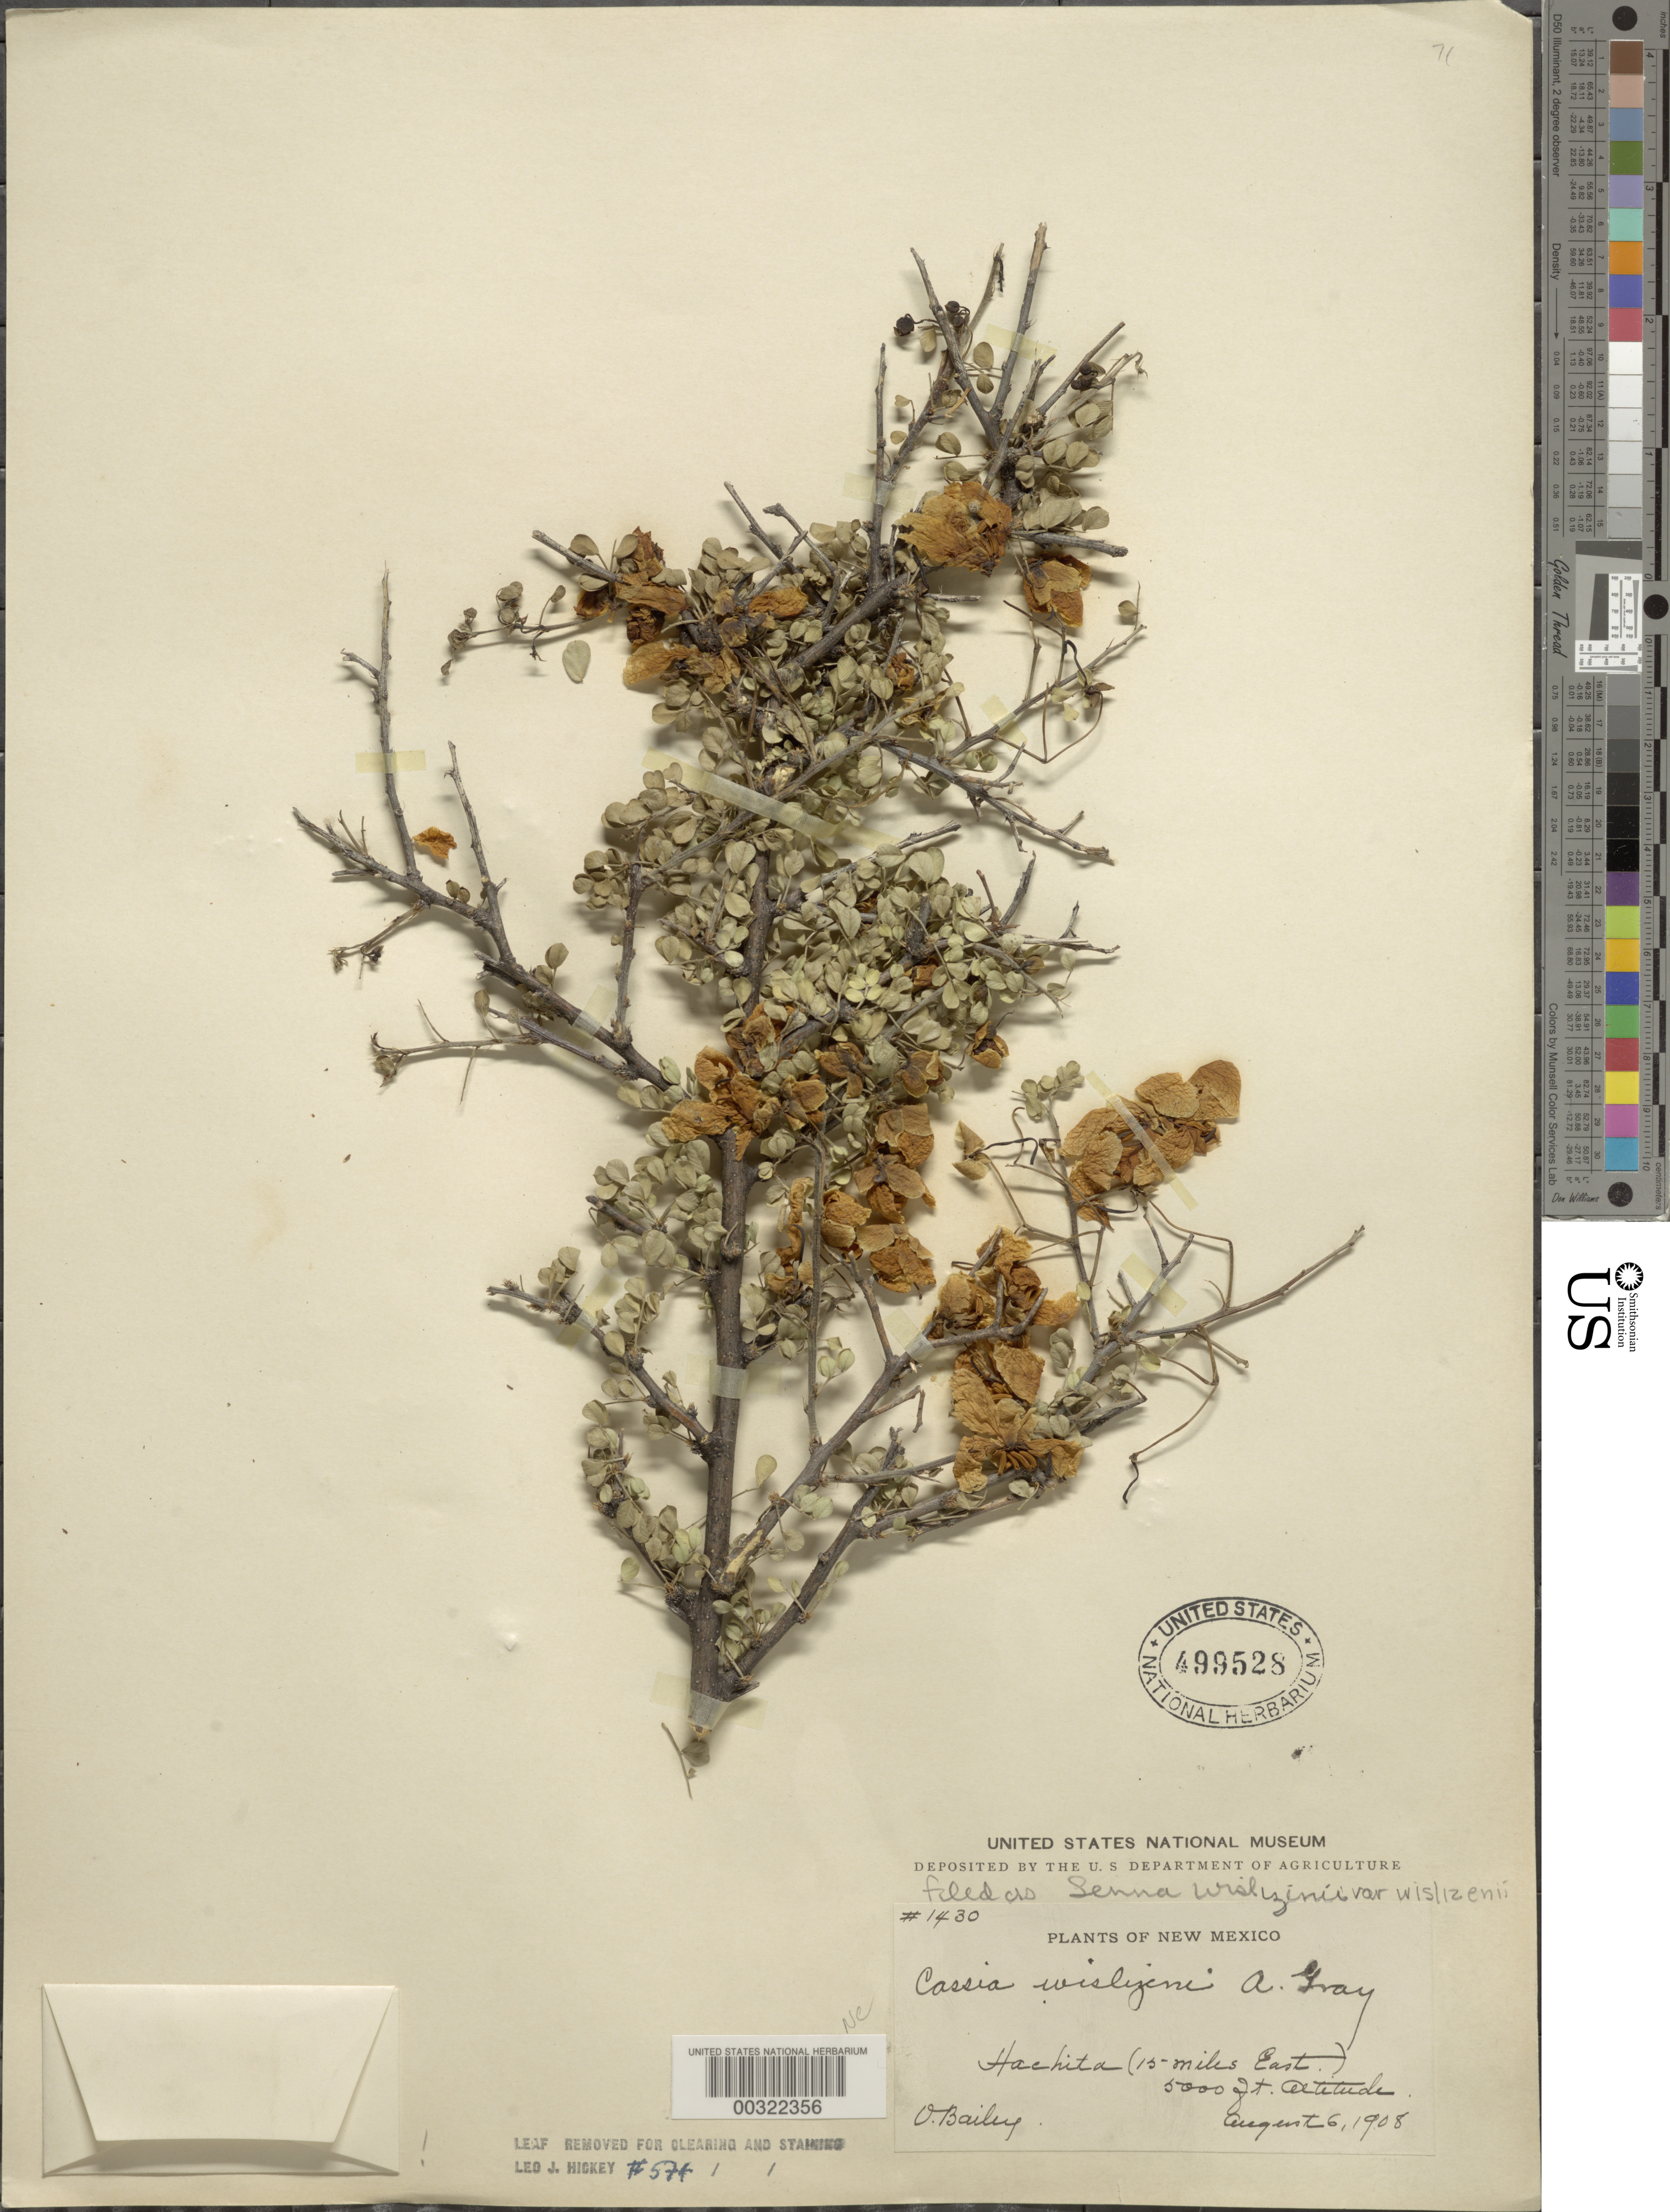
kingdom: Plantae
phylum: Tracheophyta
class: Magnoliopsida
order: Fabales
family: Fabaceae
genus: Senna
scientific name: Senna wislizeni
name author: (A. Gray) H.S. Irwin & Barneby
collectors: O. Bailey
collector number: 1430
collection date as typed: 06 Aug 1908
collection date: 1908-08-06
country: United States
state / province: New Mexico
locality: Hachita, 15 mi e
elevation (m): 1524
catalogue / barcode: US 499528